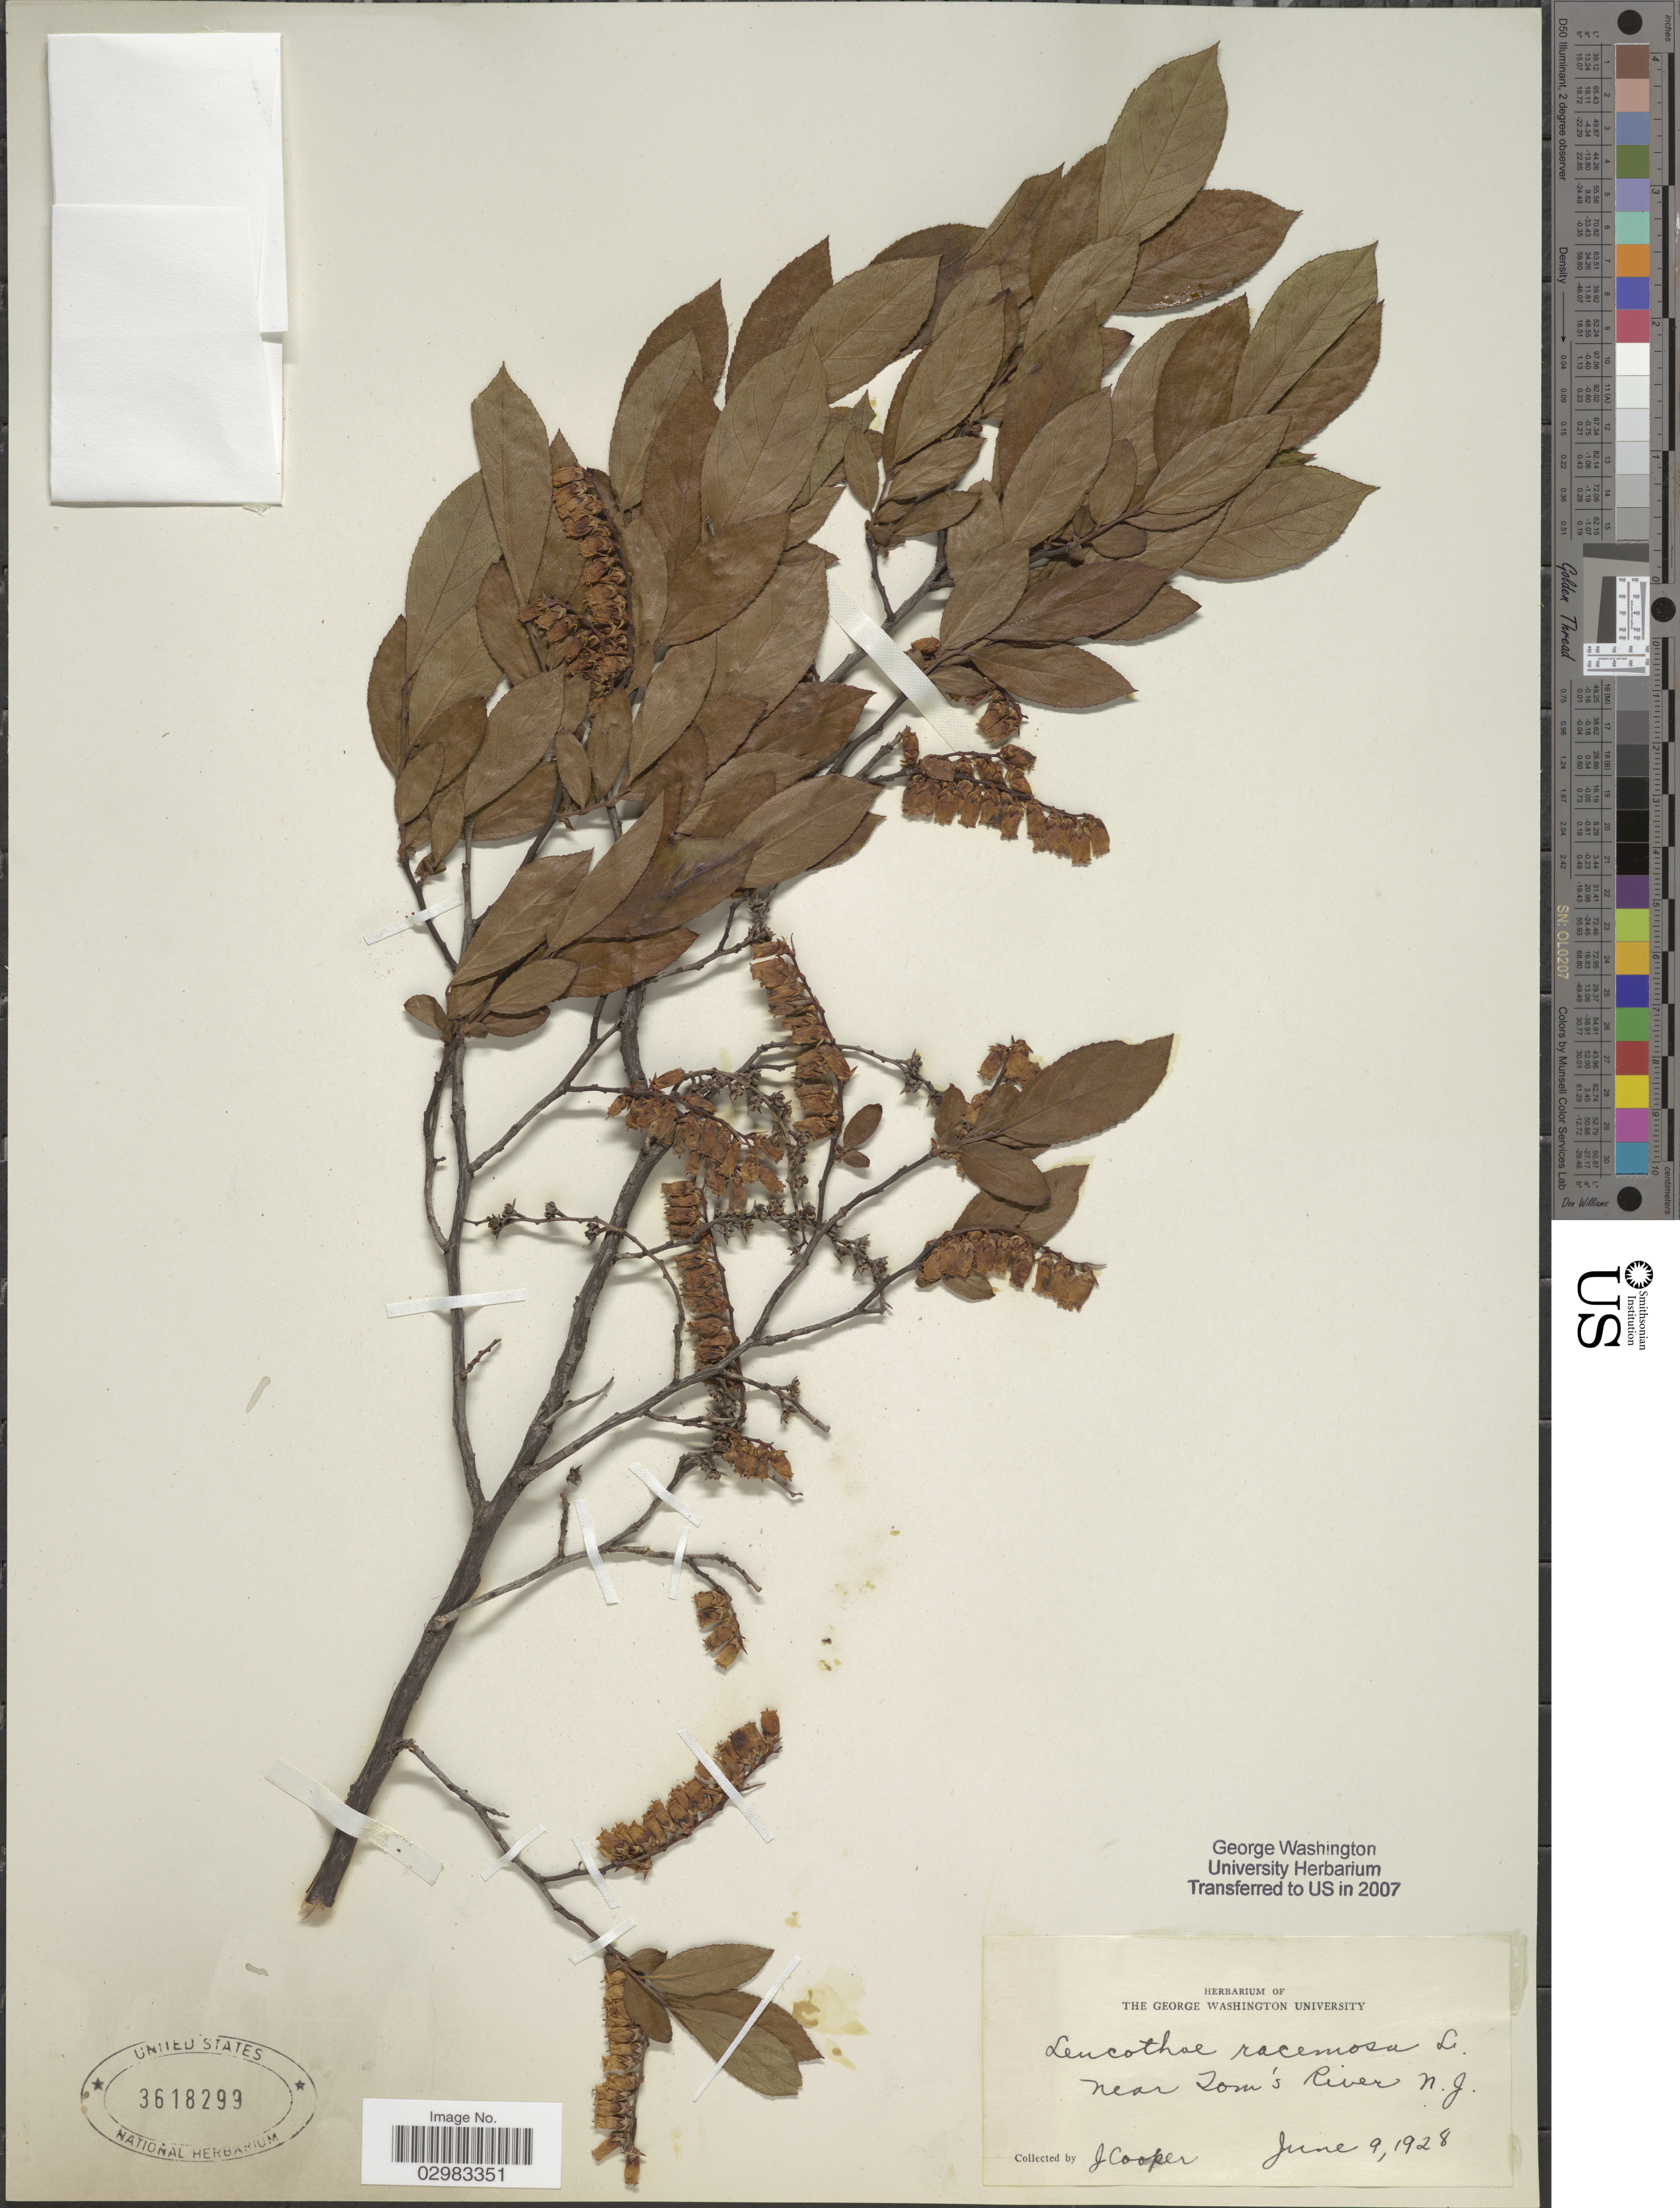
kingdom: Plantae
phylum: Tracheophyta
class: Magnoliopsida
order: Ericales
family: Ericaceae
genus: Leucothoe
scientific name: Leucothoë racemosa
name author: (L.) A. Gray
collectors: J. Cooper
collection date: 1928-06-09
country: United States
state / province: New Jersey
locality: Near Tom's River.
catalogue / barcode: US 3618299